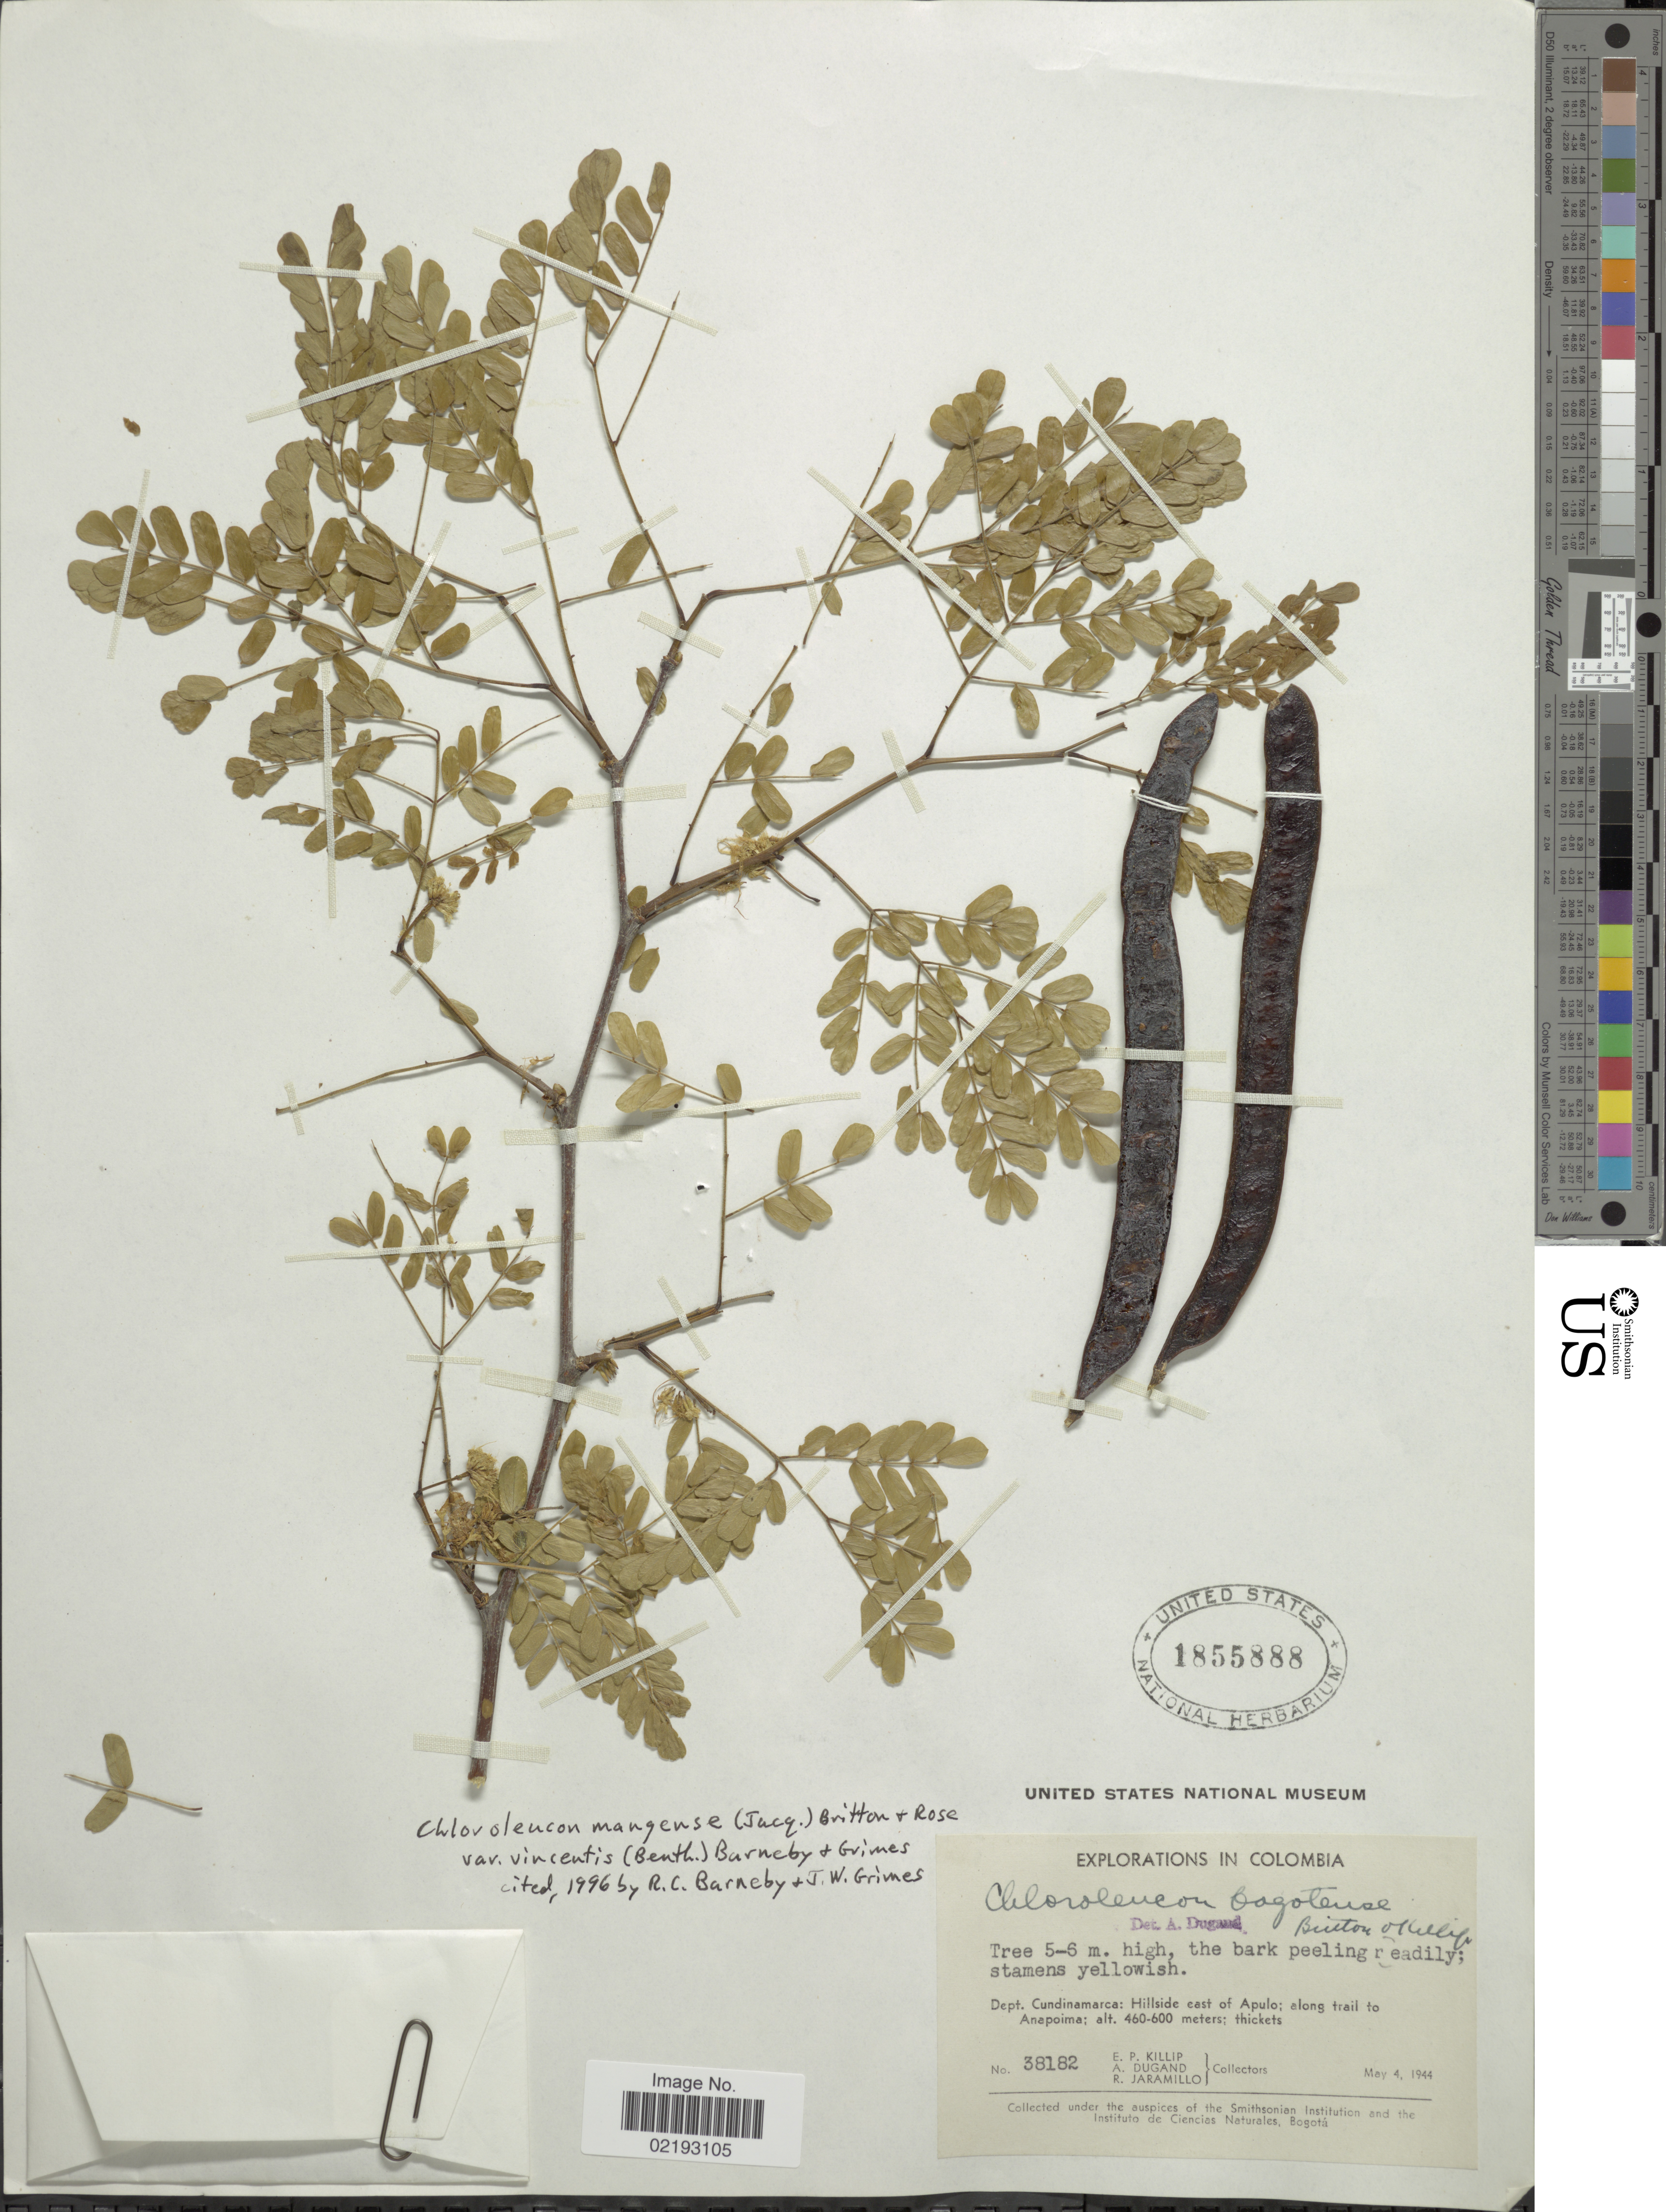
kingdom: Plantae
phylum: Tracheophyta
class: Magnoliopsida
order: Fabales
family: Fabaceae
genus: Chloroleucon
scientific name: Chloroleucon mangense var. vincentis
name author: (Benth.) Barneby & J.W. Grimes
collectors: E. P. Killip, A. Dugand & R. Jaramillo M.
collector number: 38182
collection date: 1944-05-04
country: Colombia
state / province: Cundinamarca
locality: Hillside east of Apulo, along trail to Anapoima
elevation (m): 460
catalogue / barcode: US 1855888